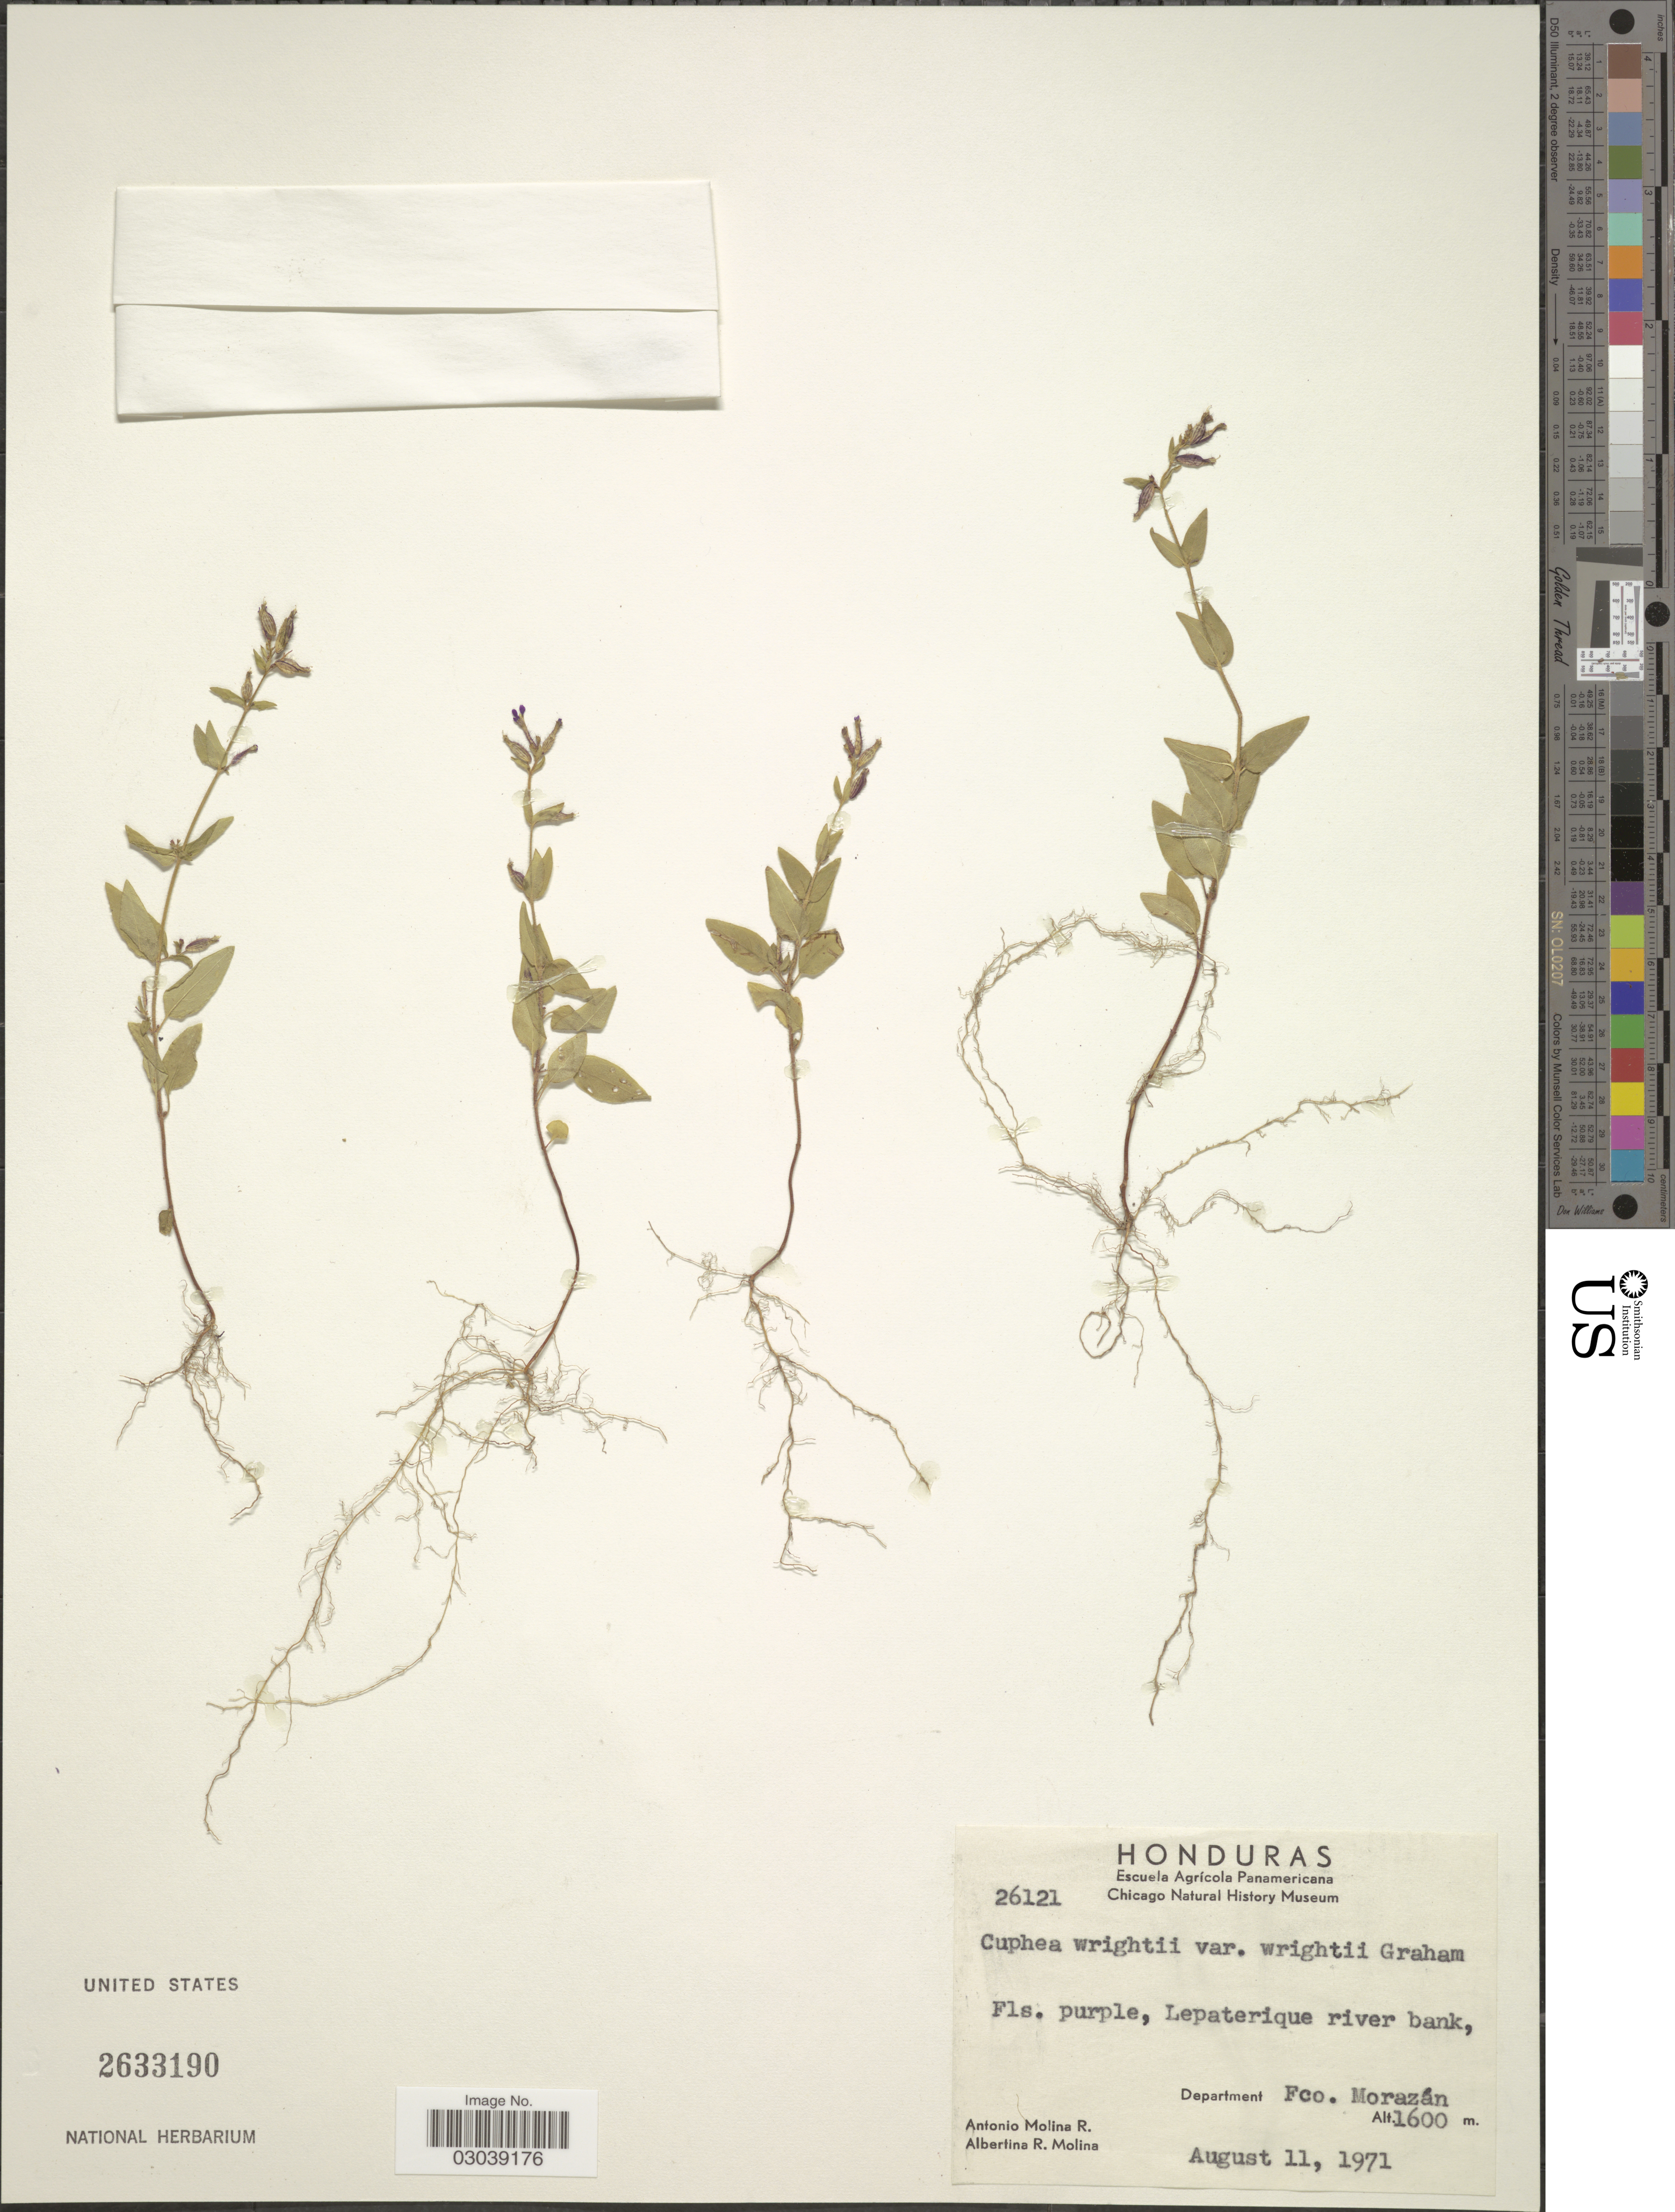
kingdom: Plantae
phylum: Tracheophyta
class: Magnoliopsida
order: Myrtales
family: Lythraceae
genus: Cuphea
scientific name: Cuphea wrightii var. wrightii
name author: A. Gray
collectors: A. Molina R. & A. R. Molina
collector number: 26121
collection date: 1971-08-11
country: Honduras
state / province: Fco. Morazán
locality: Lepaterique river bank. Department Fco. Morazán.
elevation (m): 1600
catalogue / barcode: US 2633190